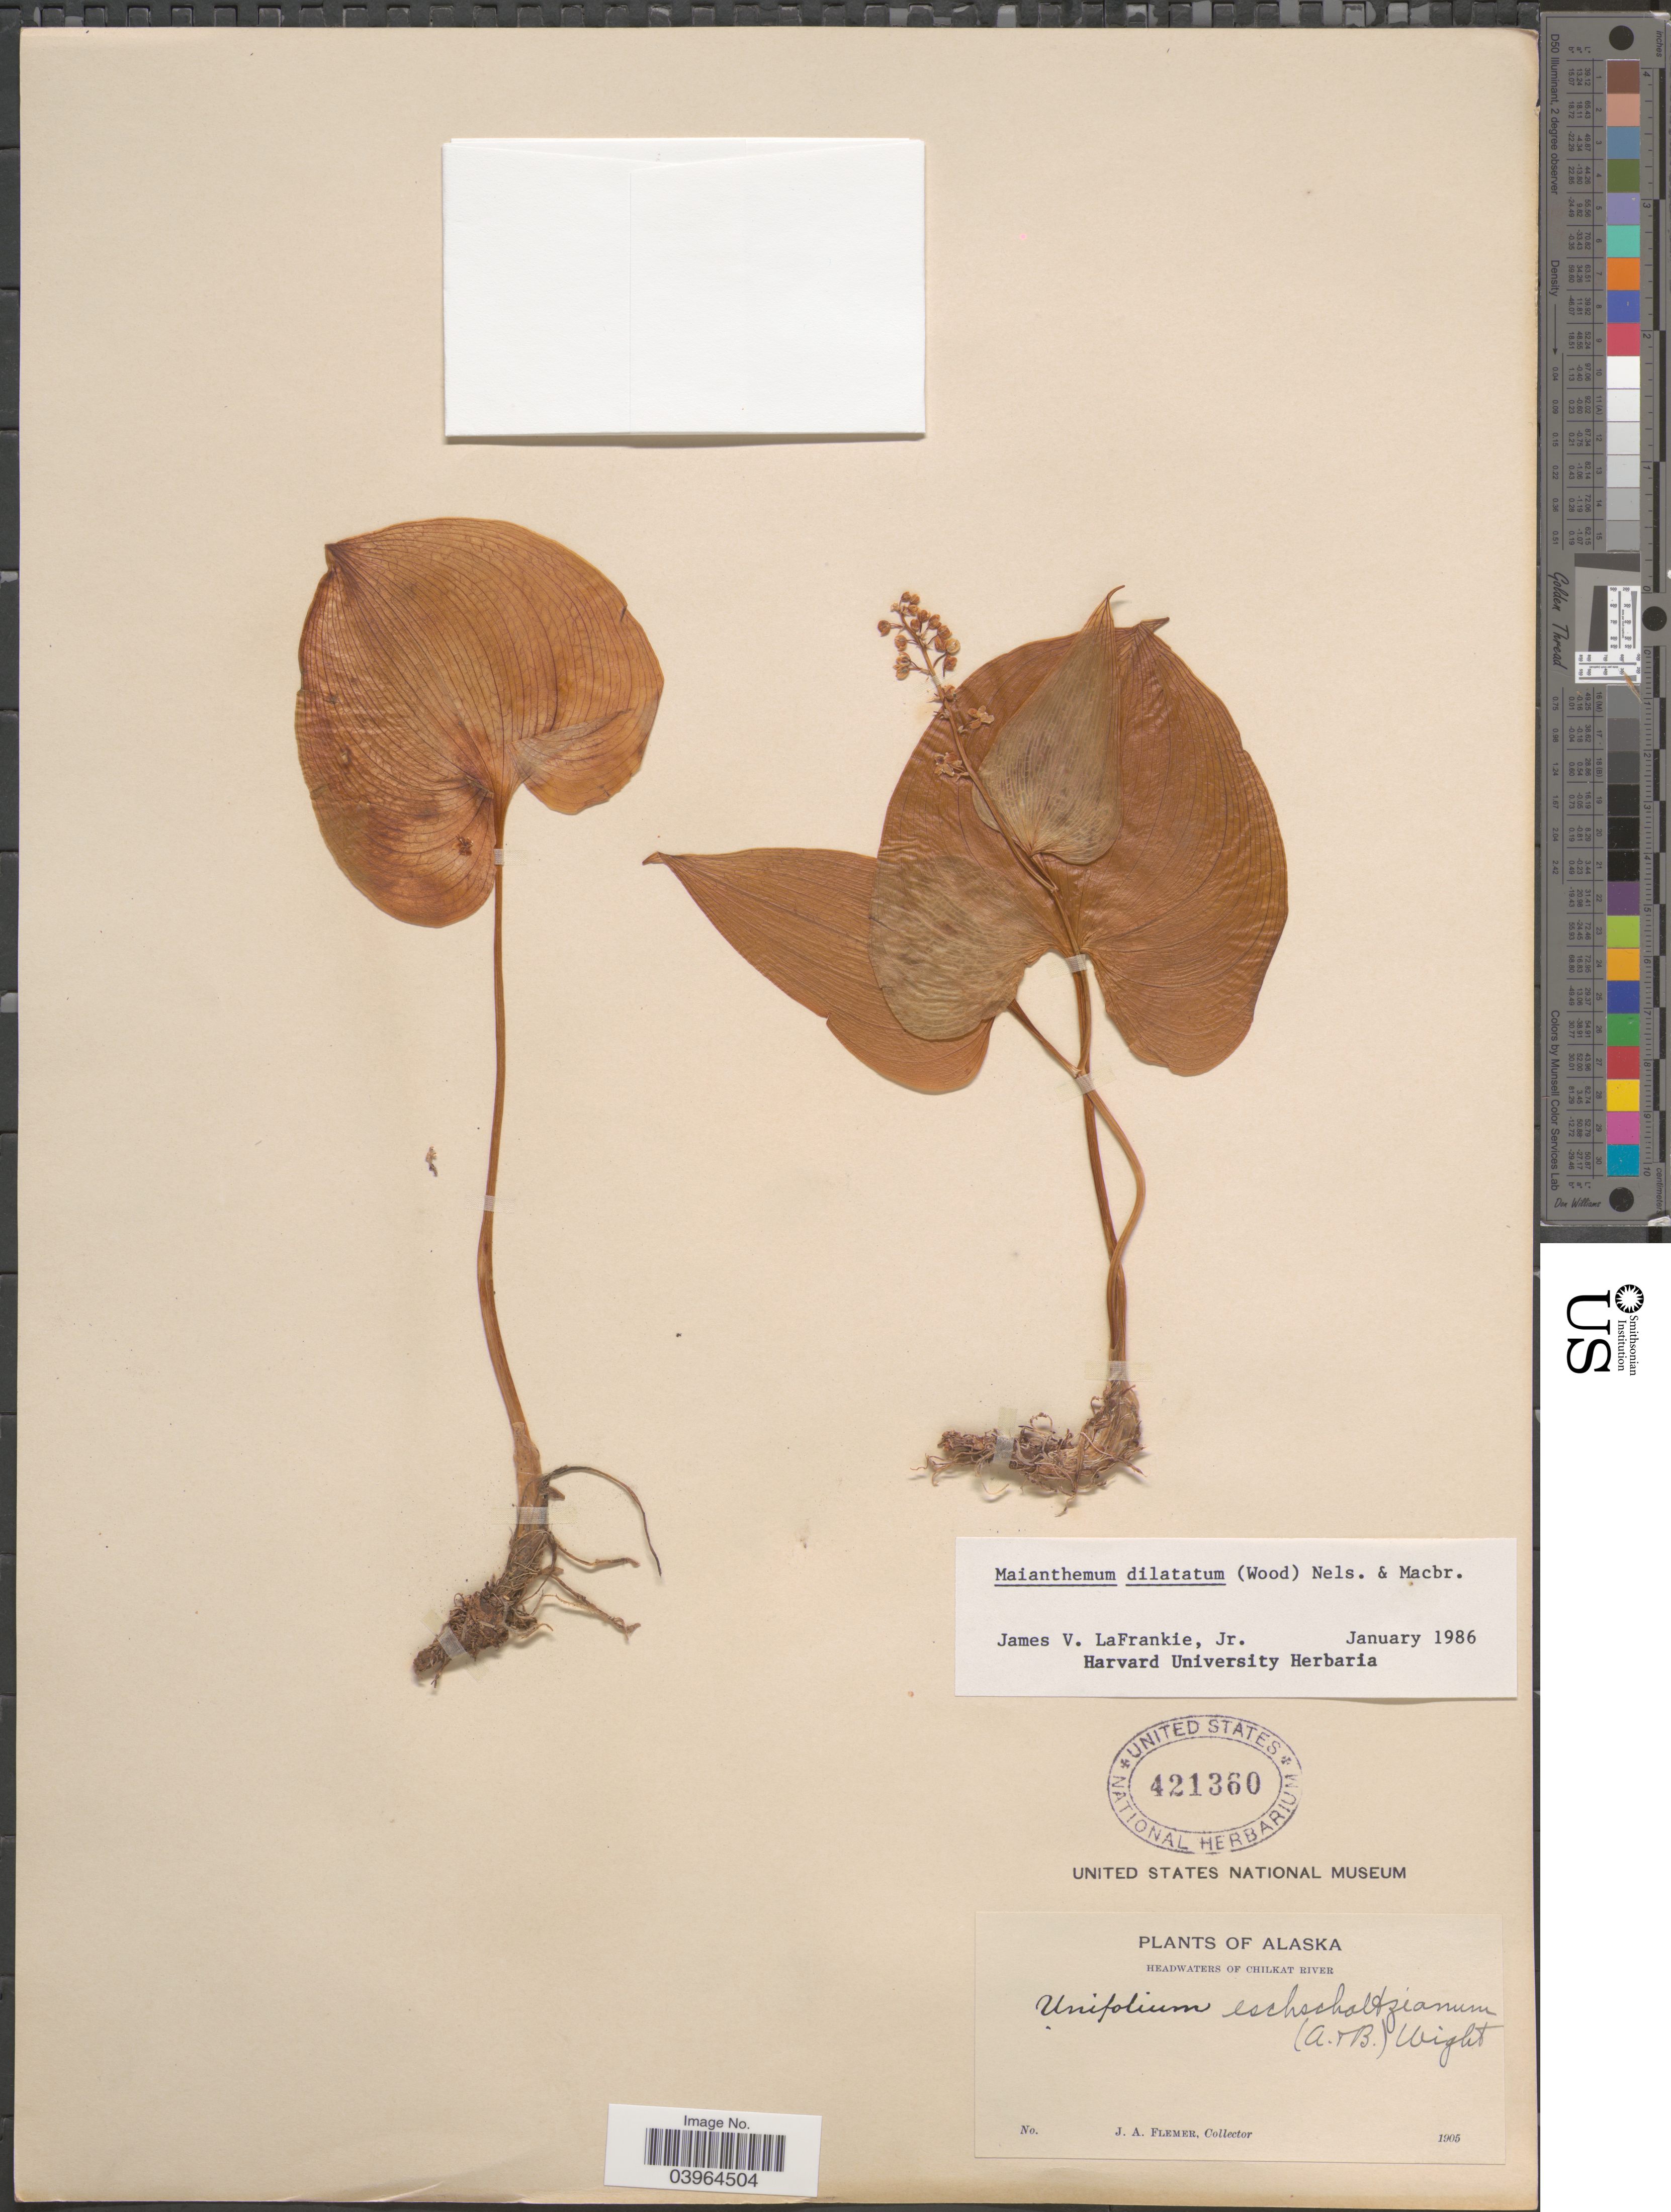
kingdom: Plantae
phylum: Tracheophyta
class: Liliopsida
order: Asparagales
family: Asparagaceae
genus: Maianthemum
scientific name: Maianthemum dilatatum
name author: (Alph. Wood) A. Nelson & J.F. Macbr.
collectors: J. Flemer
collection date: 1905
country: United States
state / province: Alaska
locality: Headwaters of Chilkat River.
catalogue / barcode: US 421360